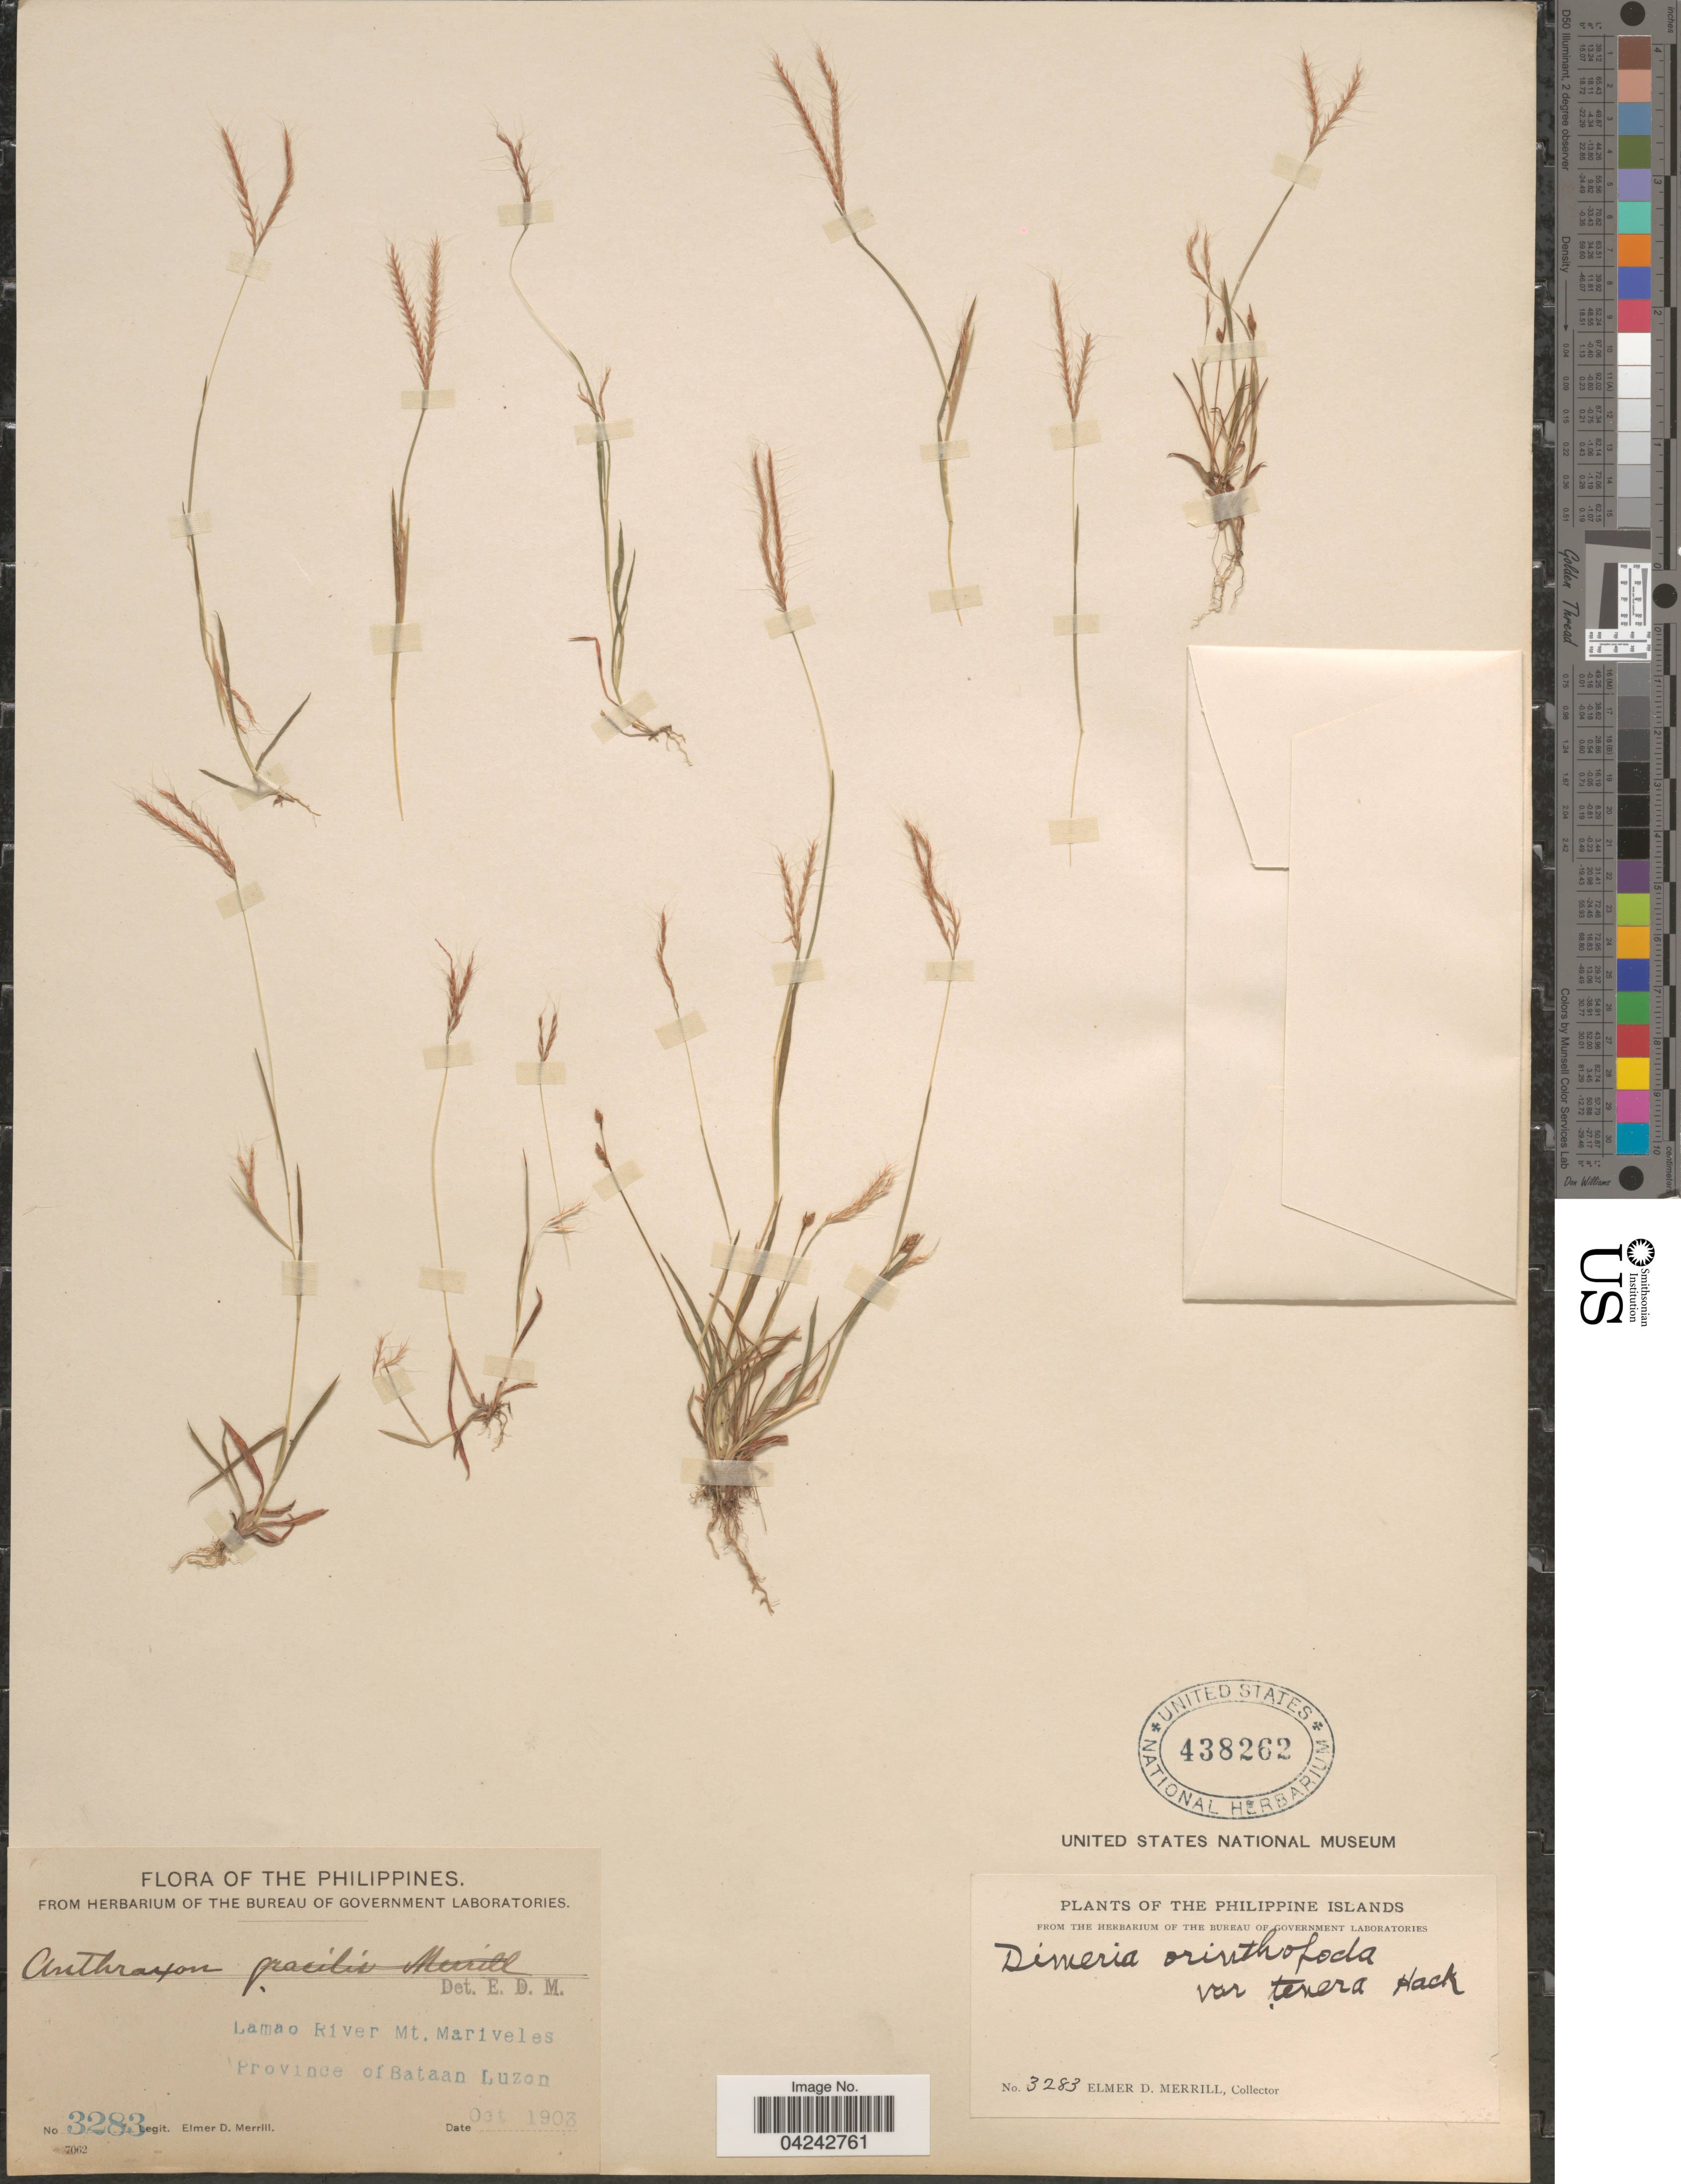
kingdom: Plantae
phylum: Tracheophyta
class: Liliopsida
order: Poales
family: Poaceae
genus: Dimeria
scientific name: Dimeria ornithopoda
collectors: E. D. Merrill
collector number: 3283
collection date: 1903-10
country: Philippines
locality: Philippines Islands. Lamao River. Mt. Mariveles. Province of Bataan. Luzon.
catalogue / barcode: US 438262